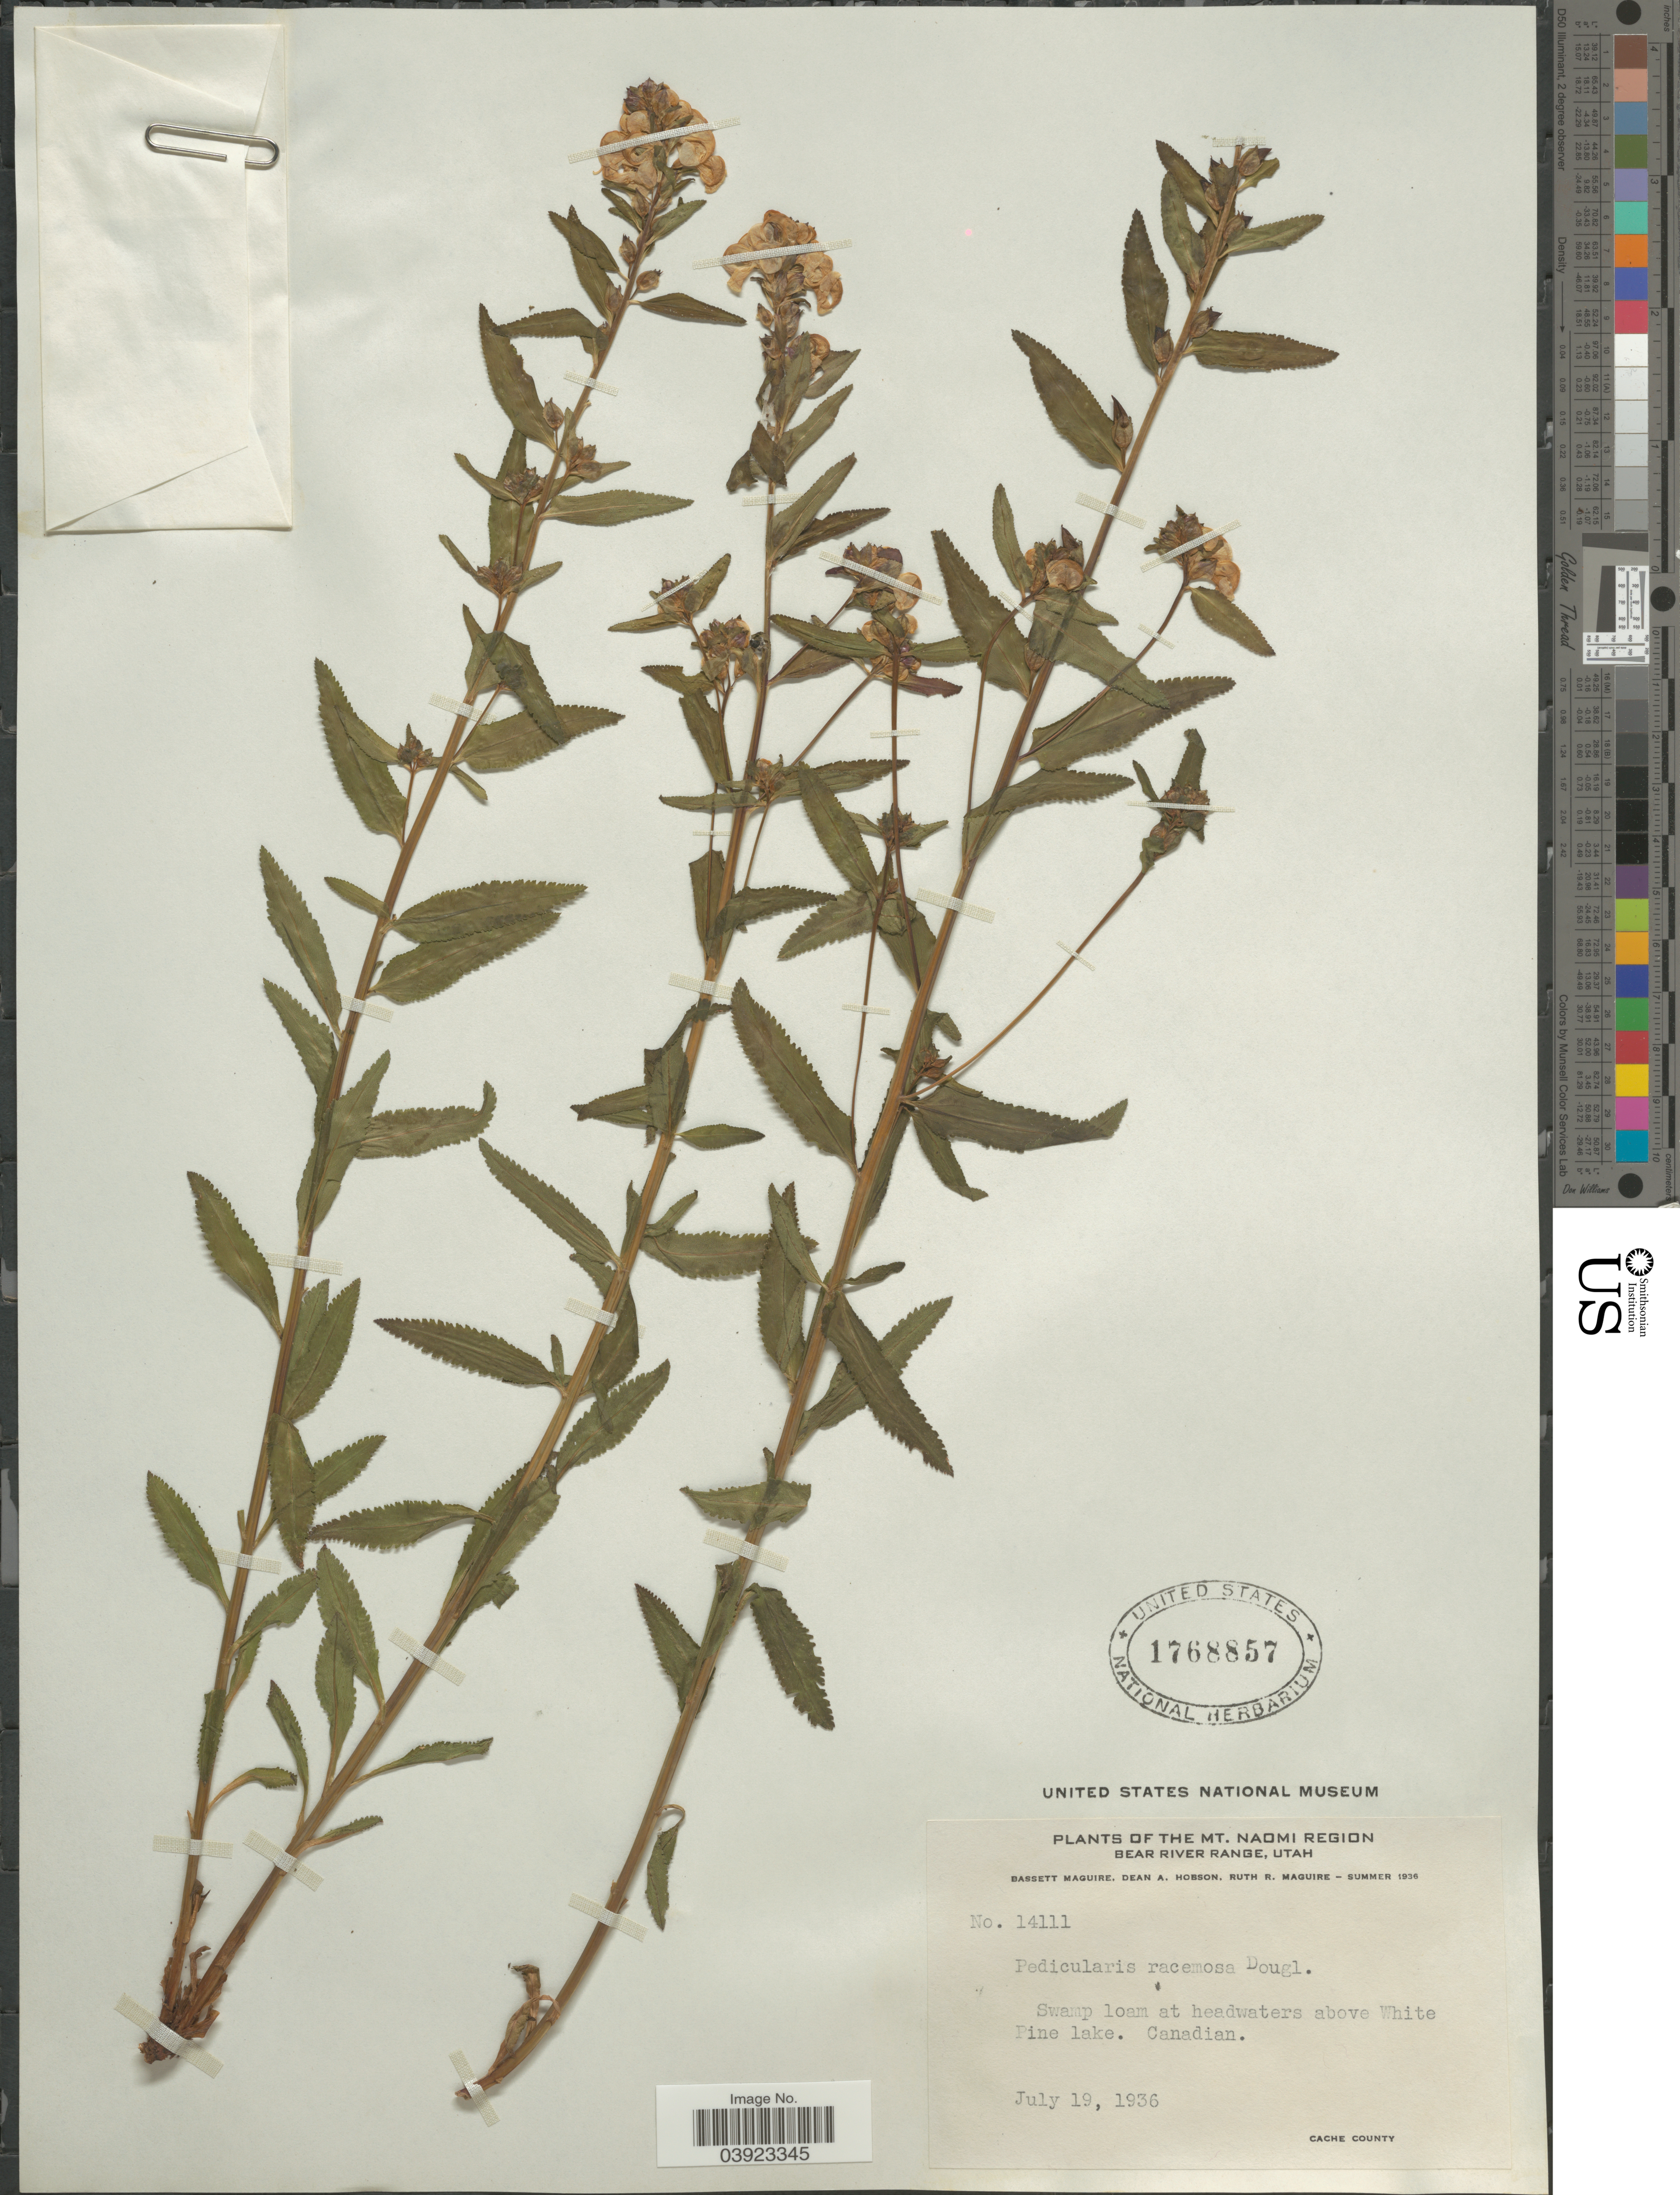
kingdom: Plantae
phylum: Tracheophyta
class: Magnoliopsida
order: Lamiales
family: Orobanchaceae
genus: Pedicularis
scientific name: Pedicularis racemosa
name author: Douglas ex Benth.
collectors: B. Maguire, D. Hobson & R. R. Maguire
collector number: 14111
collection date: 1936-07-19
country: United States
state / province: Utah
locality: The Mt. Naomi Region. Bear River Range. At headwaters above White Pine lake. Canadian. Cache County.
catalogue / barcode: US 1768857